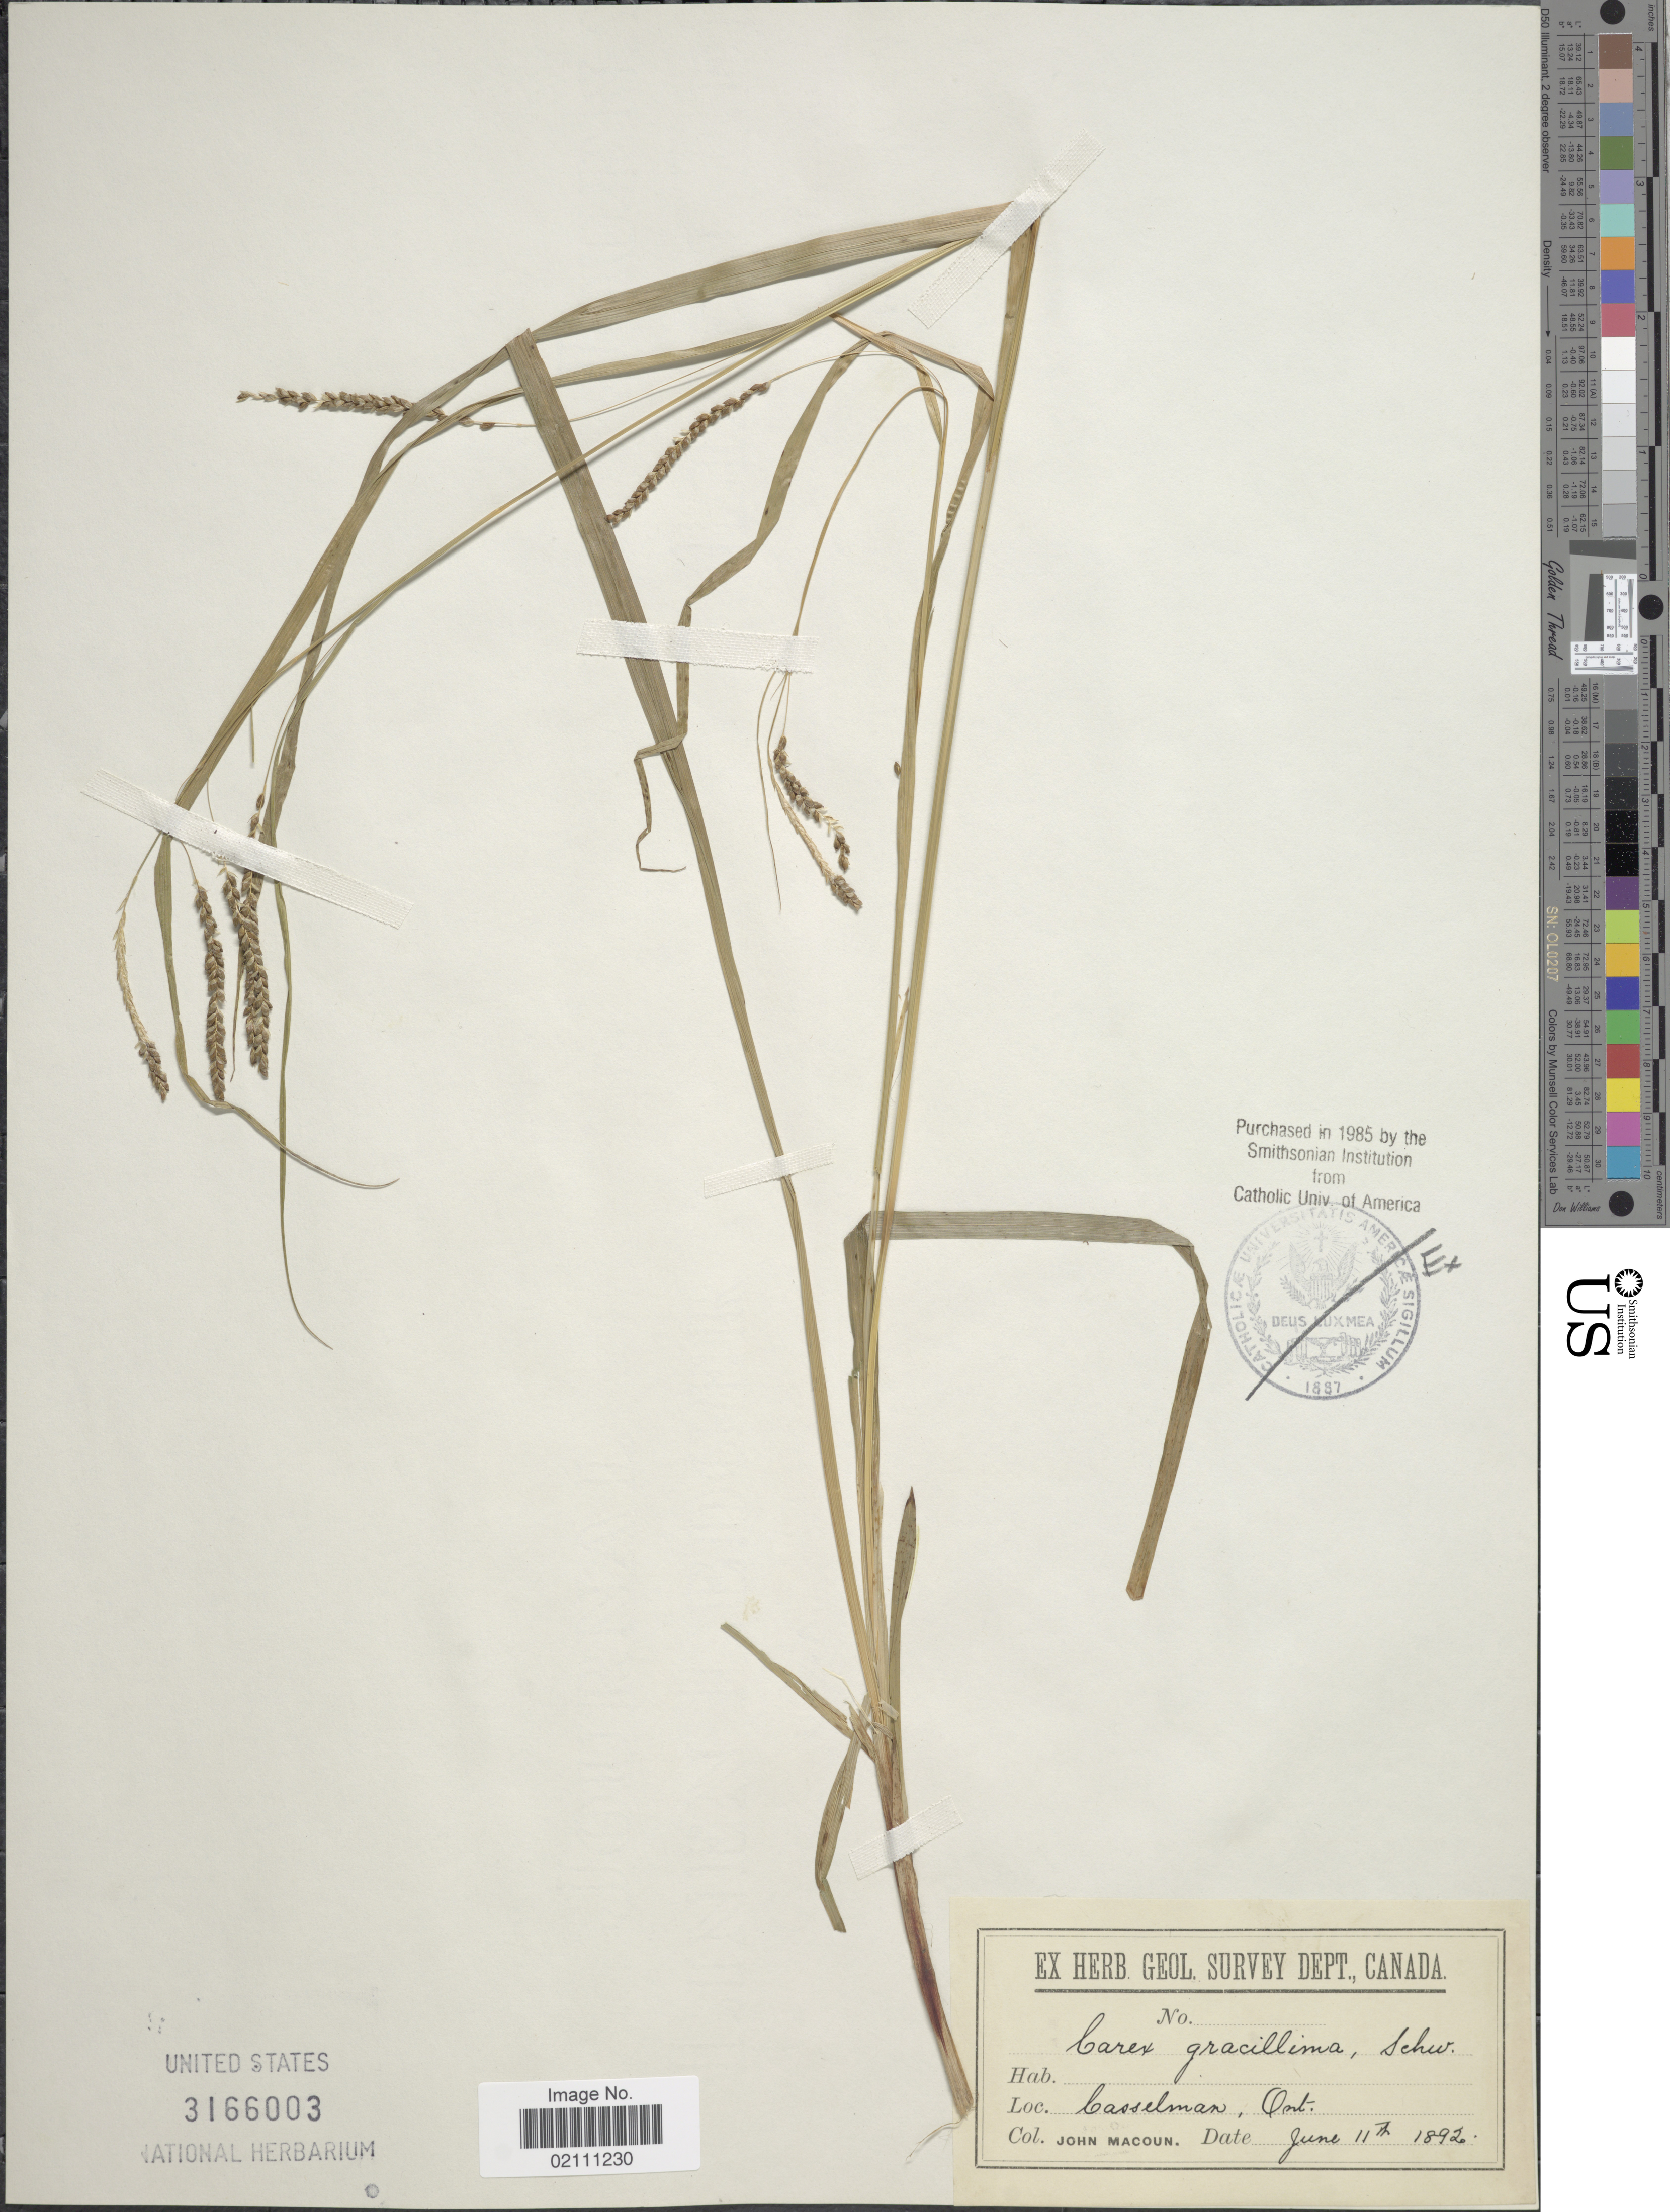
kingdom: Plantae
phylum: Tracheophyta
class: Liliopsida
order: Poales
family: Cyperaceae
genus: Carex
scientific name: Carex gracillima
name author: Schwein.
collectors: J. Macoun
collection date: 1892-06-11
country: Canada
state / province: Ontario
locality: Casselman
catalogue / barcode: US 3166003